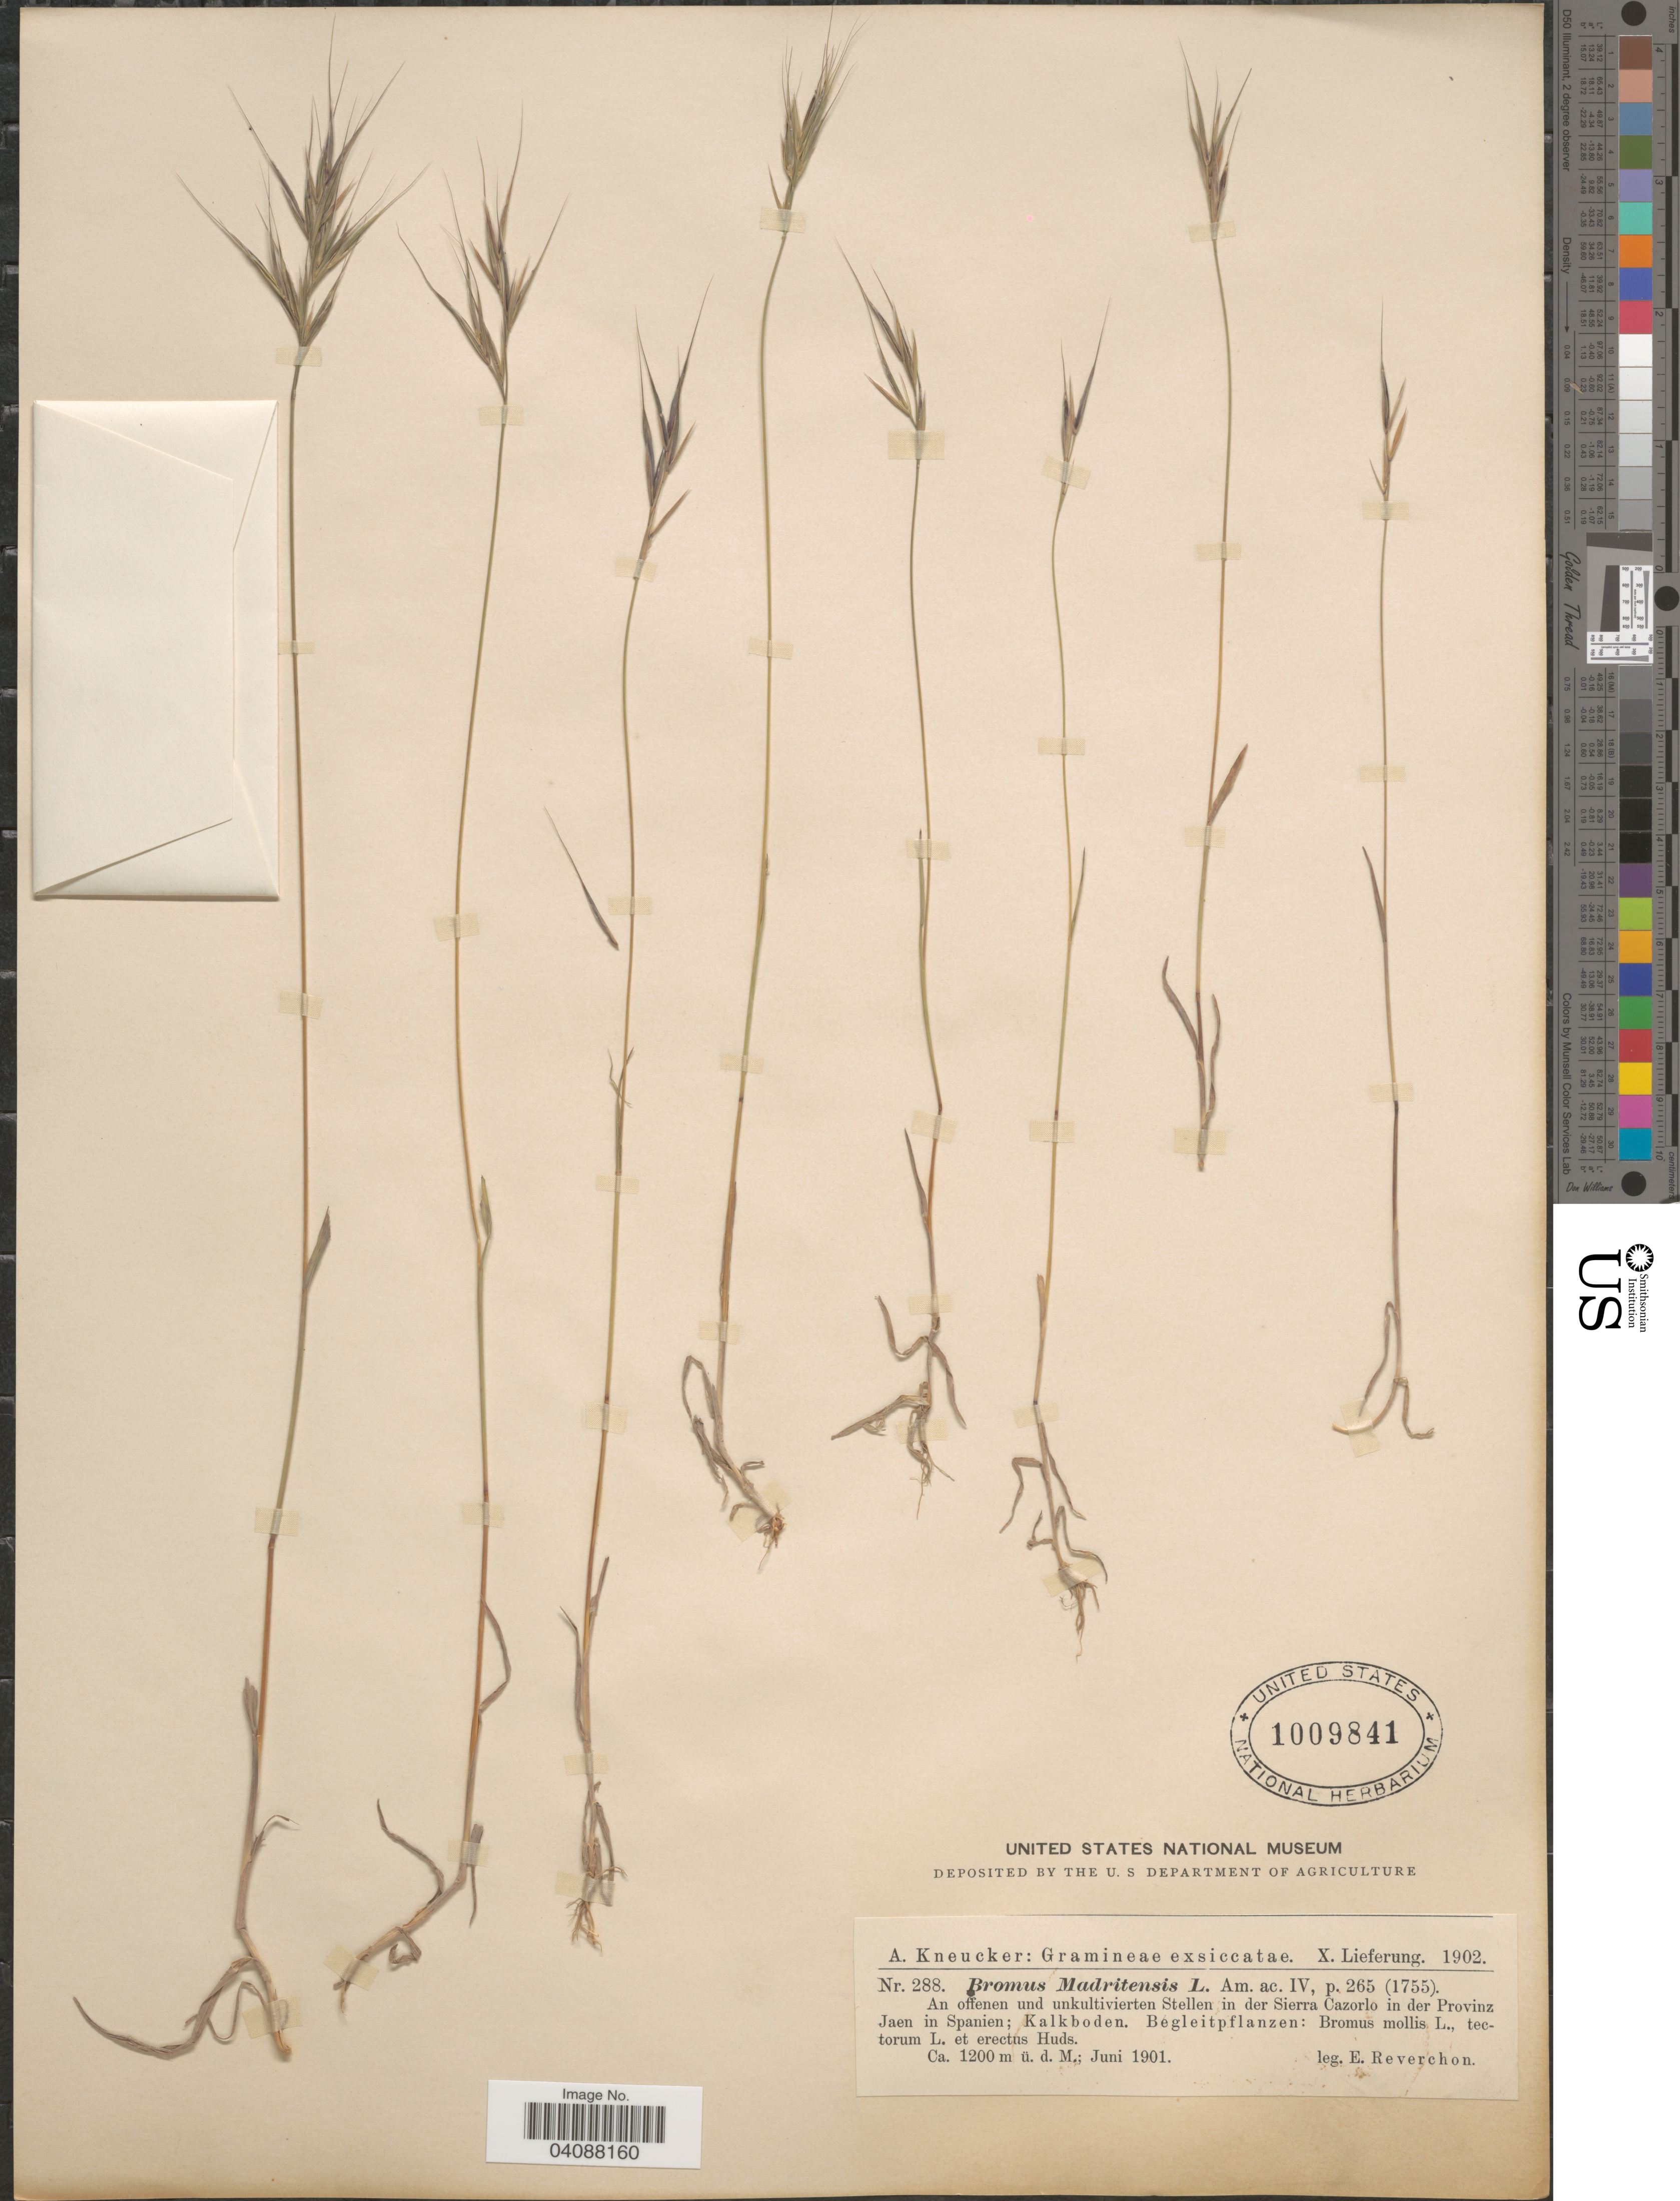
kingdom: Plantae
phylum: Tracheophyta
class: Liliopsida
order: Poales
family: Poaceae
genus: Bromus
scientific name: Bromus madritensis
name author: L.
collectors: E. Reverchon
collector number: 288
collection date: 1901-06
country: Spain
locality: An offenen und unkultivierten Stellen in der Sierra Cazorlo in der Provinz Jaen in Spanien; Kalkboden.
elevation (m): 1200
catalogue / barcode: US 1009841